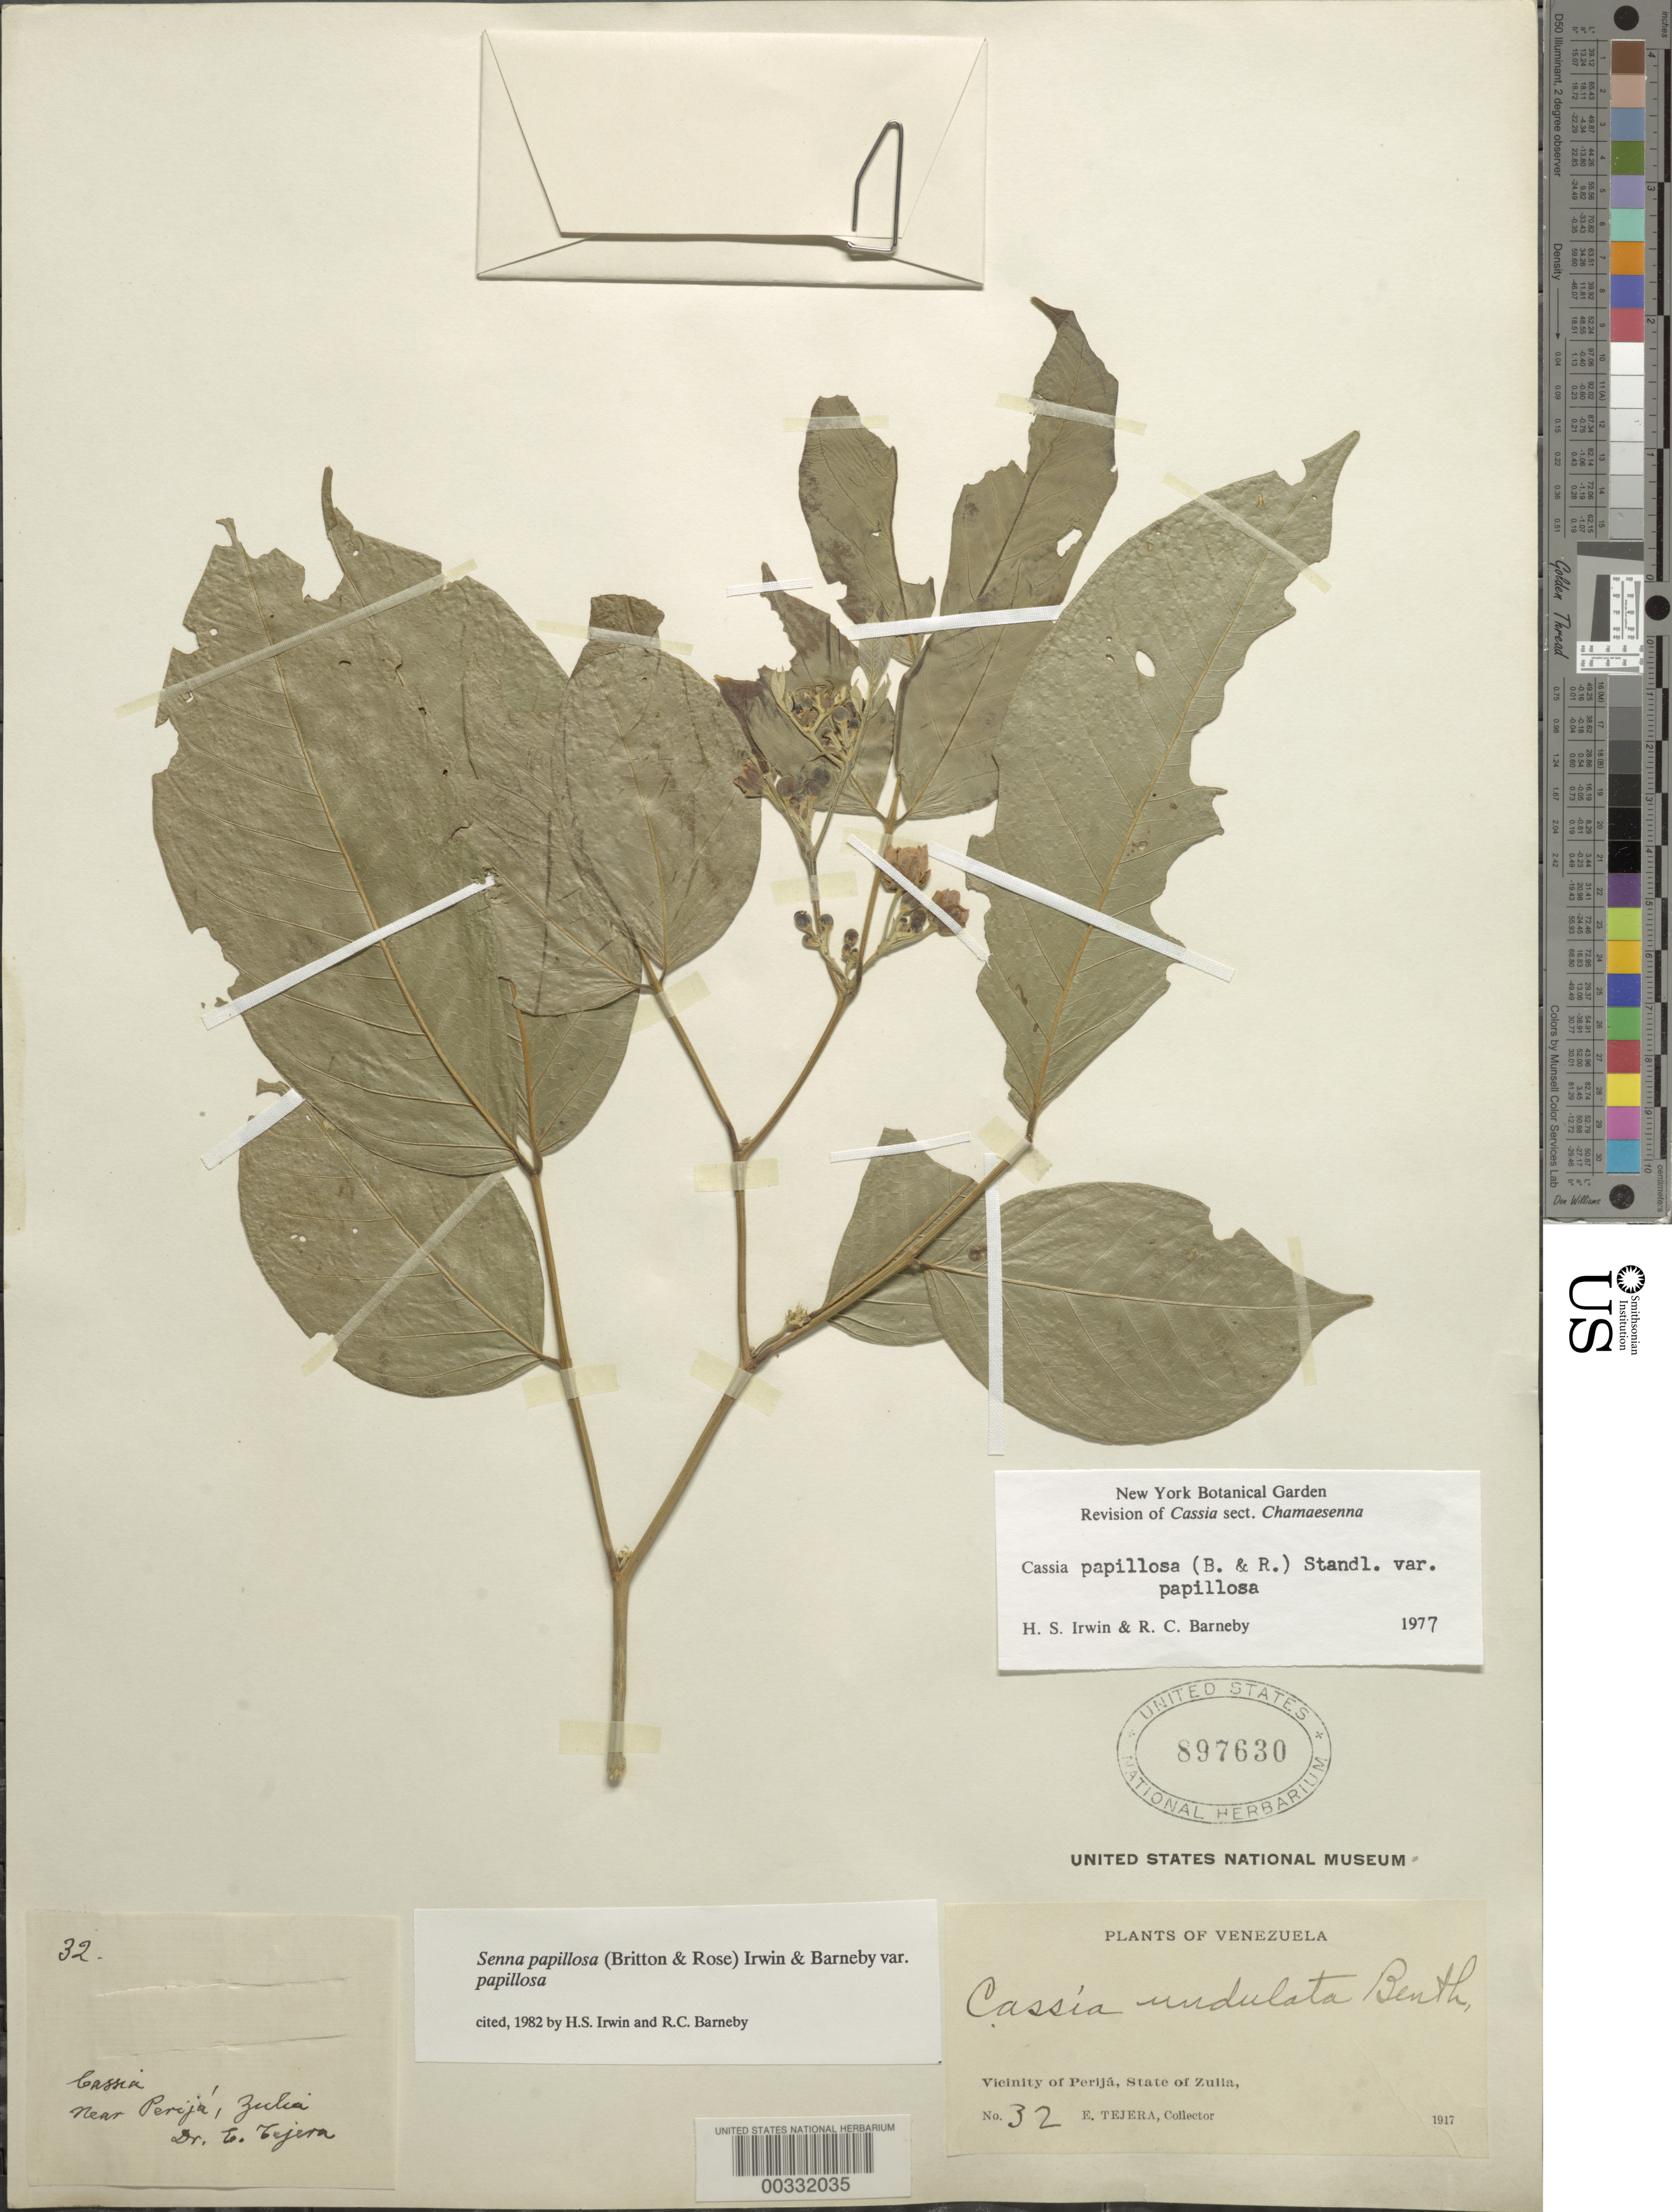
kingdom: Plantae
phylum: Tracheophyta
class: Magnoliopsida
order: Fabales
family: Fabaceae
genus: Senna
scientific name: Senna papillosa var. papillosa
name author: (Britton & Rose) H.S. Irwin & Barneby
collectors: E. Tejera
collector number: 32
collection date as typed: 1917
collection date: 1917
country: Venezuela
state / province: Zulia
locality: Vicinity of perija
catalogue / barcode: US 897630